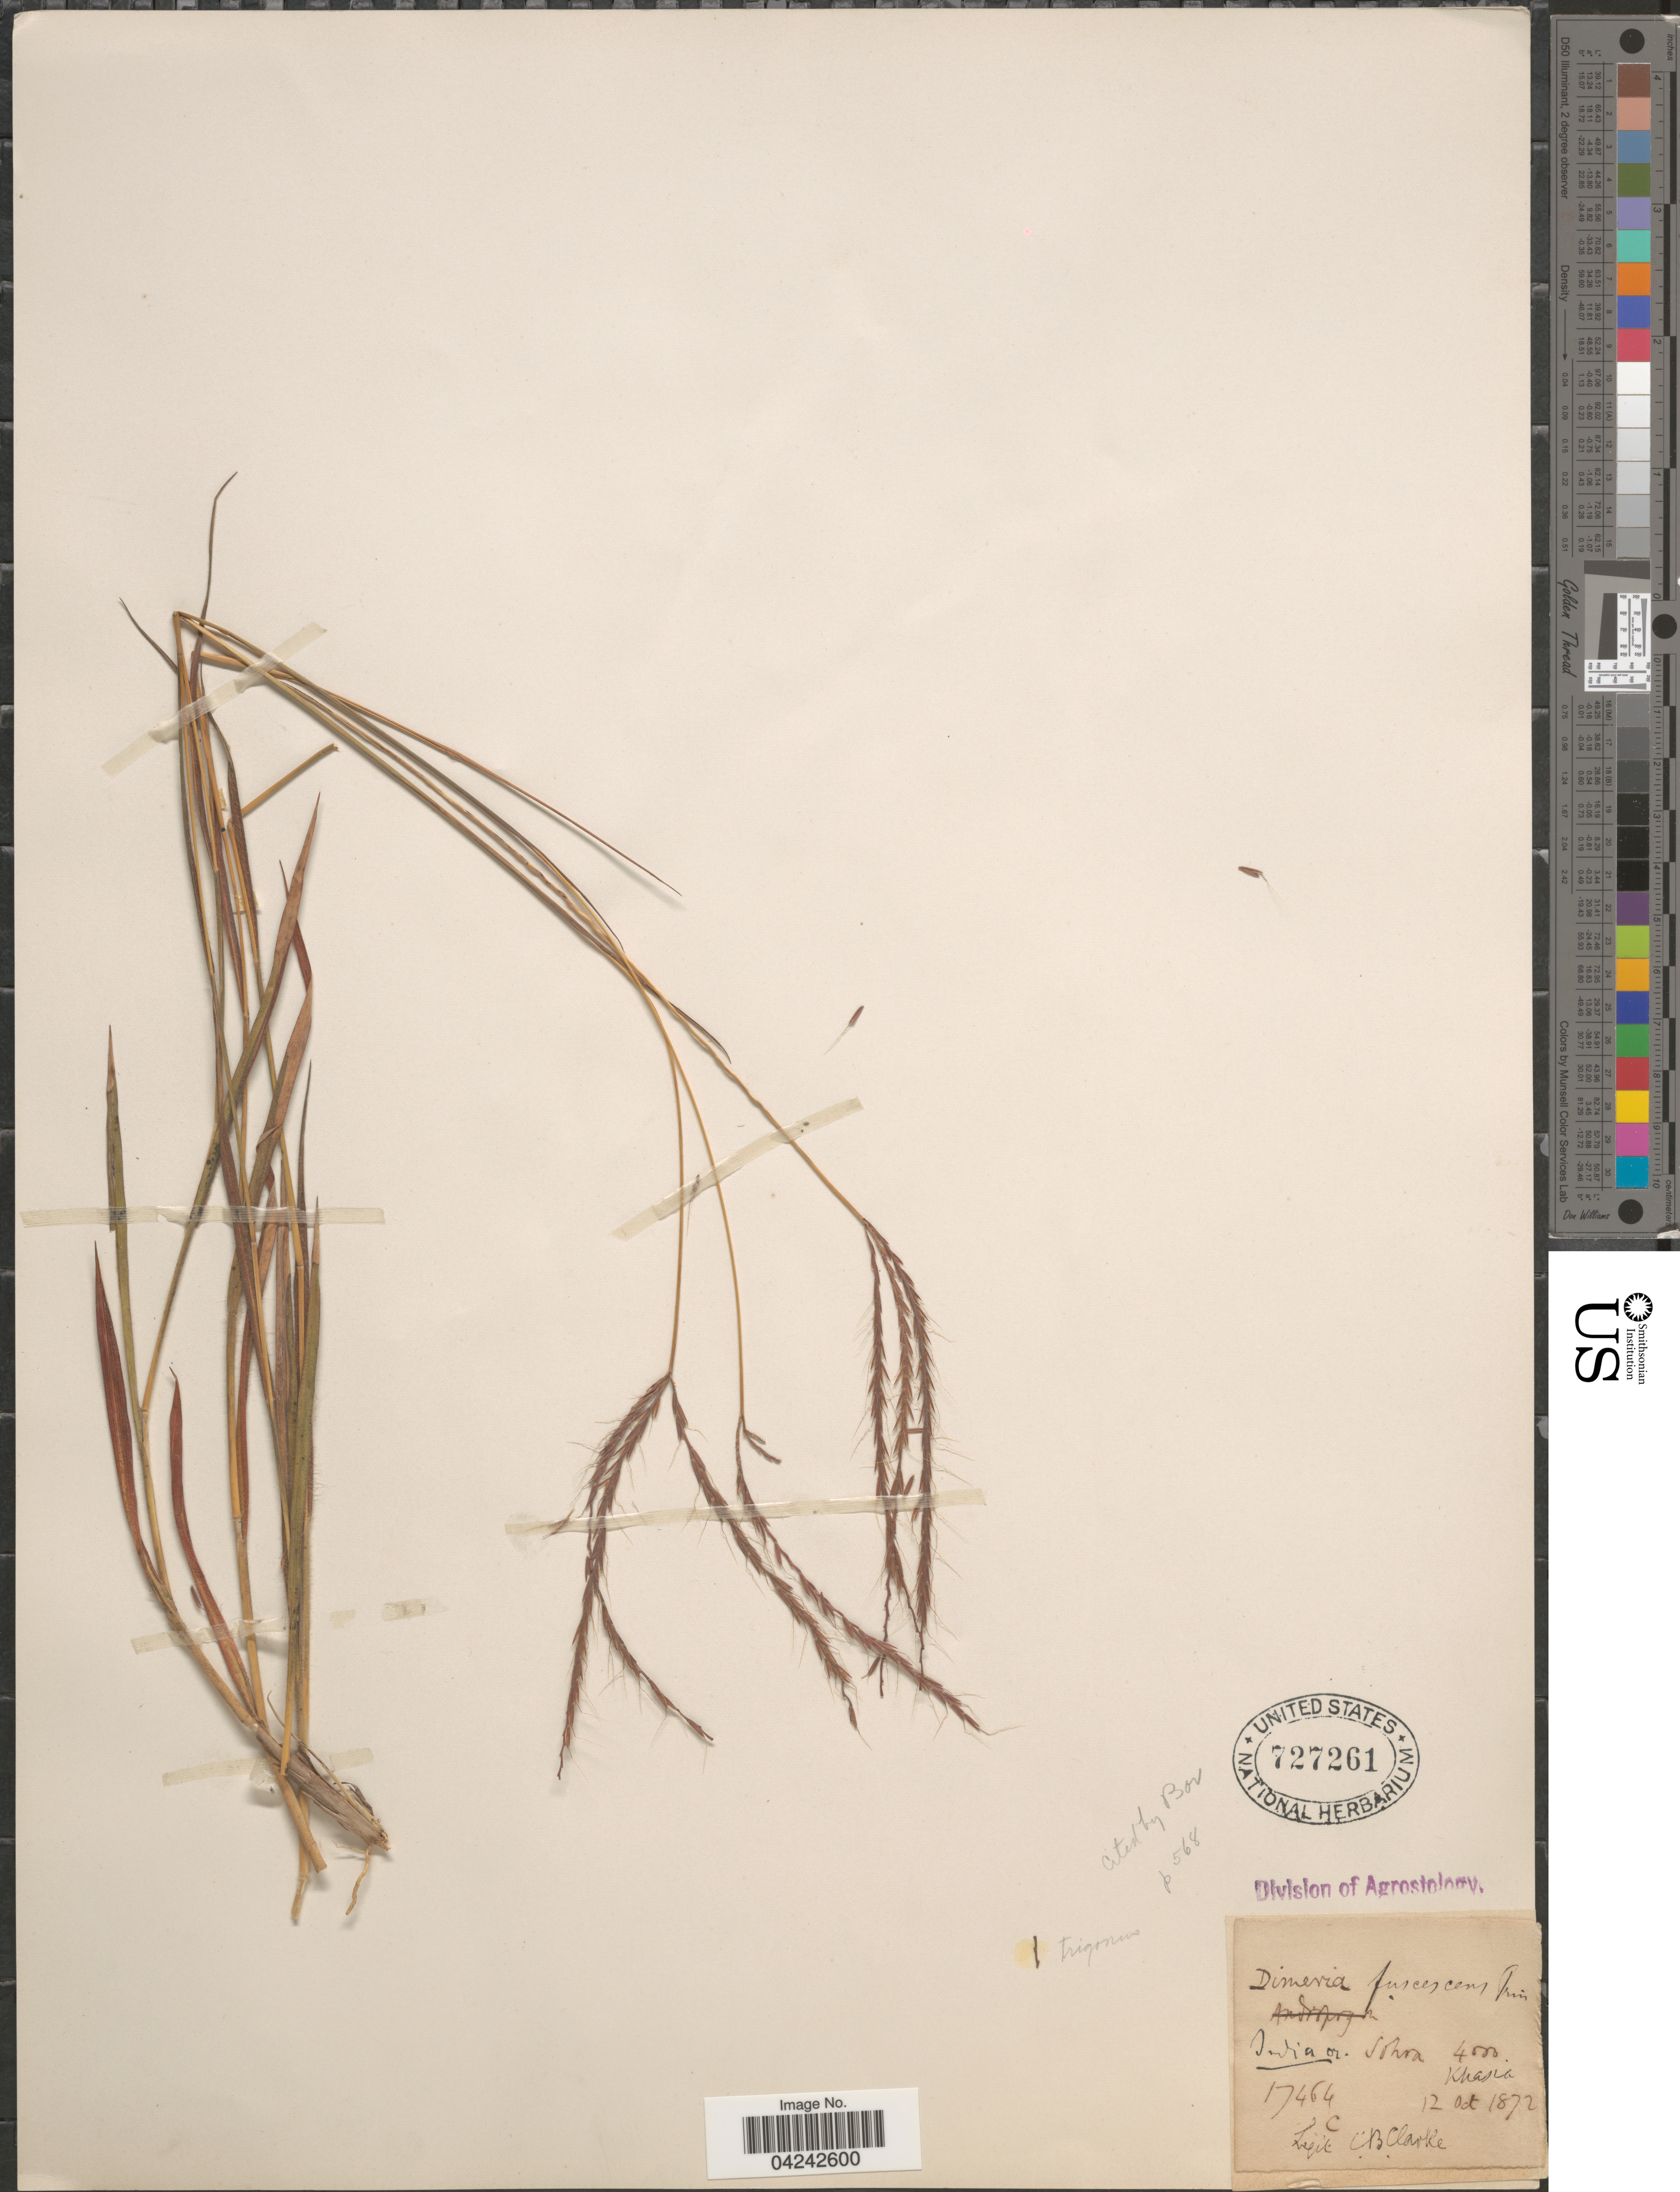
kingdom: Plantae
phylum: Tracheophyta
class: Liliopsida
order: Poales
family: Poaceae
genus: Dimeria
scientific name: Dimeria fuscescens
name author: Trin.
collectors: C. B. Clarke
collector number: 17464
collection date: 1872-10-12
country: India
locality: India or. Sohra. Khasia.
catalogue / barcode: US 727261